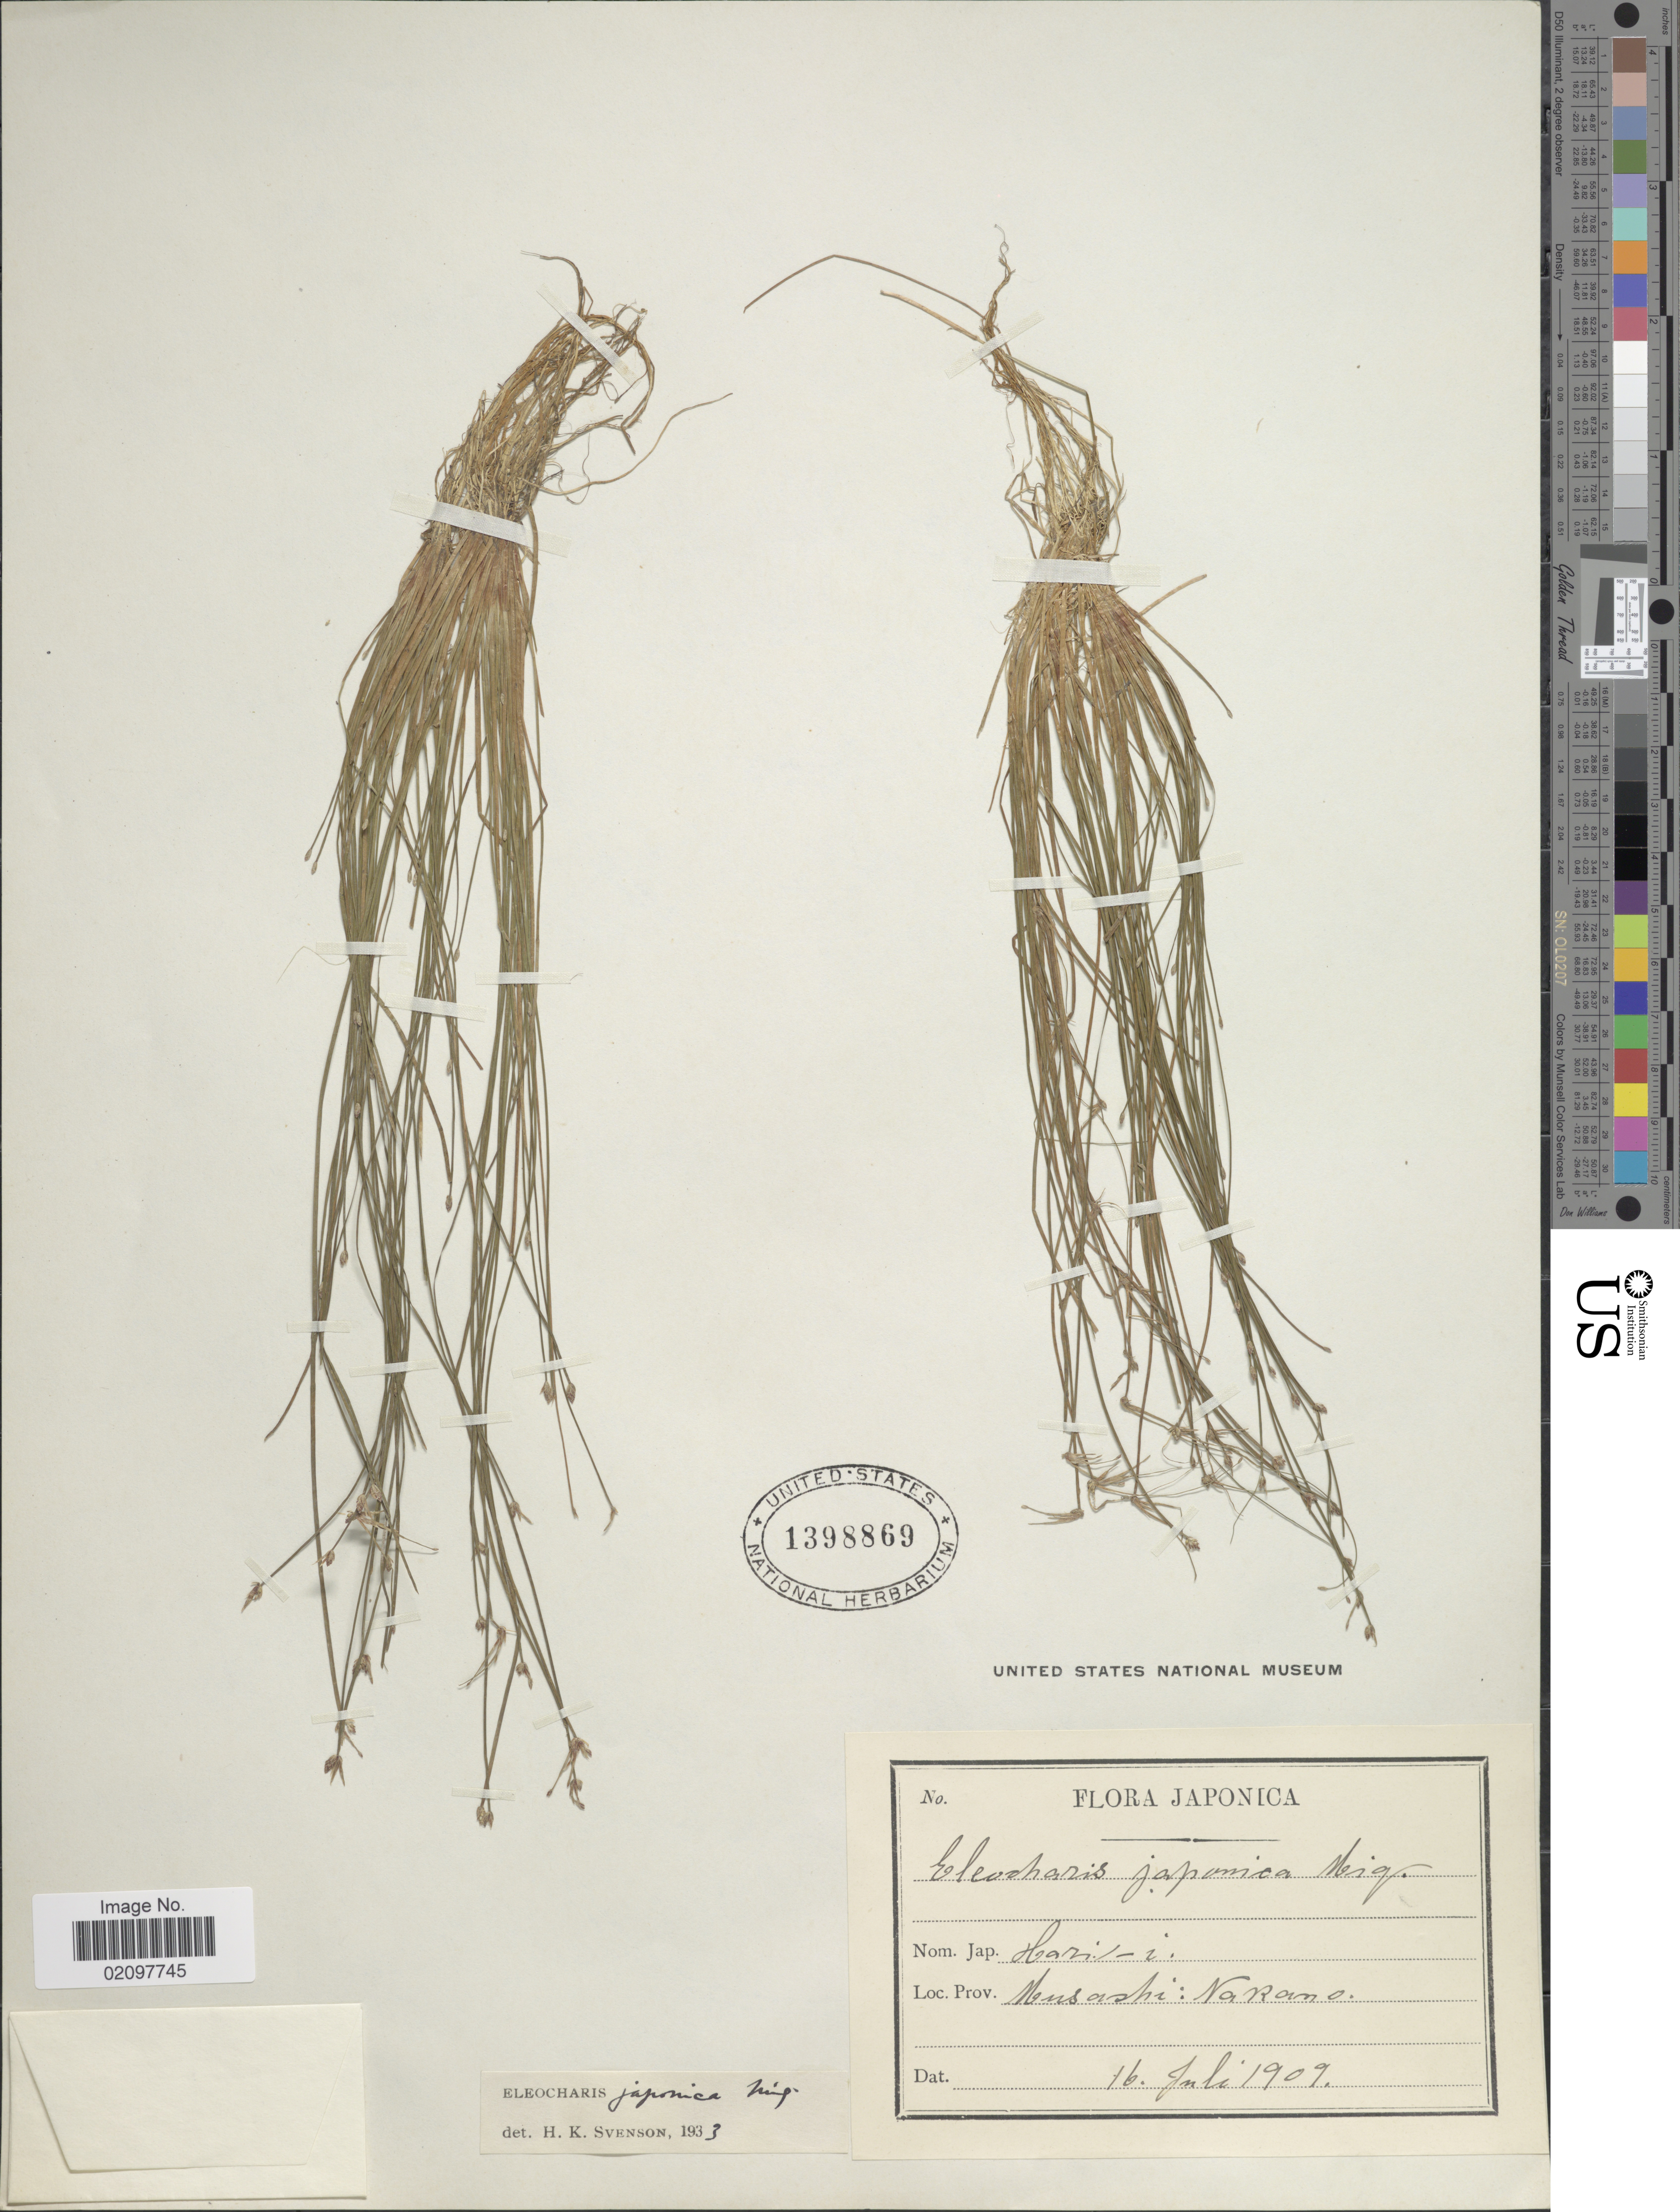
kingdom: Plantae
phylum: Tracheophyta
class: Liliopsida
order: Poales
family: Cyperaceae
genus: Eleocharis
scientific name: Eleocharis pellucida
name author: J. Presl & C. Presl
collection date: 1909-07-16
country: Japan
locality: Japonica. Musashi: Nakamo.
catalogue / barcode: US 1398869